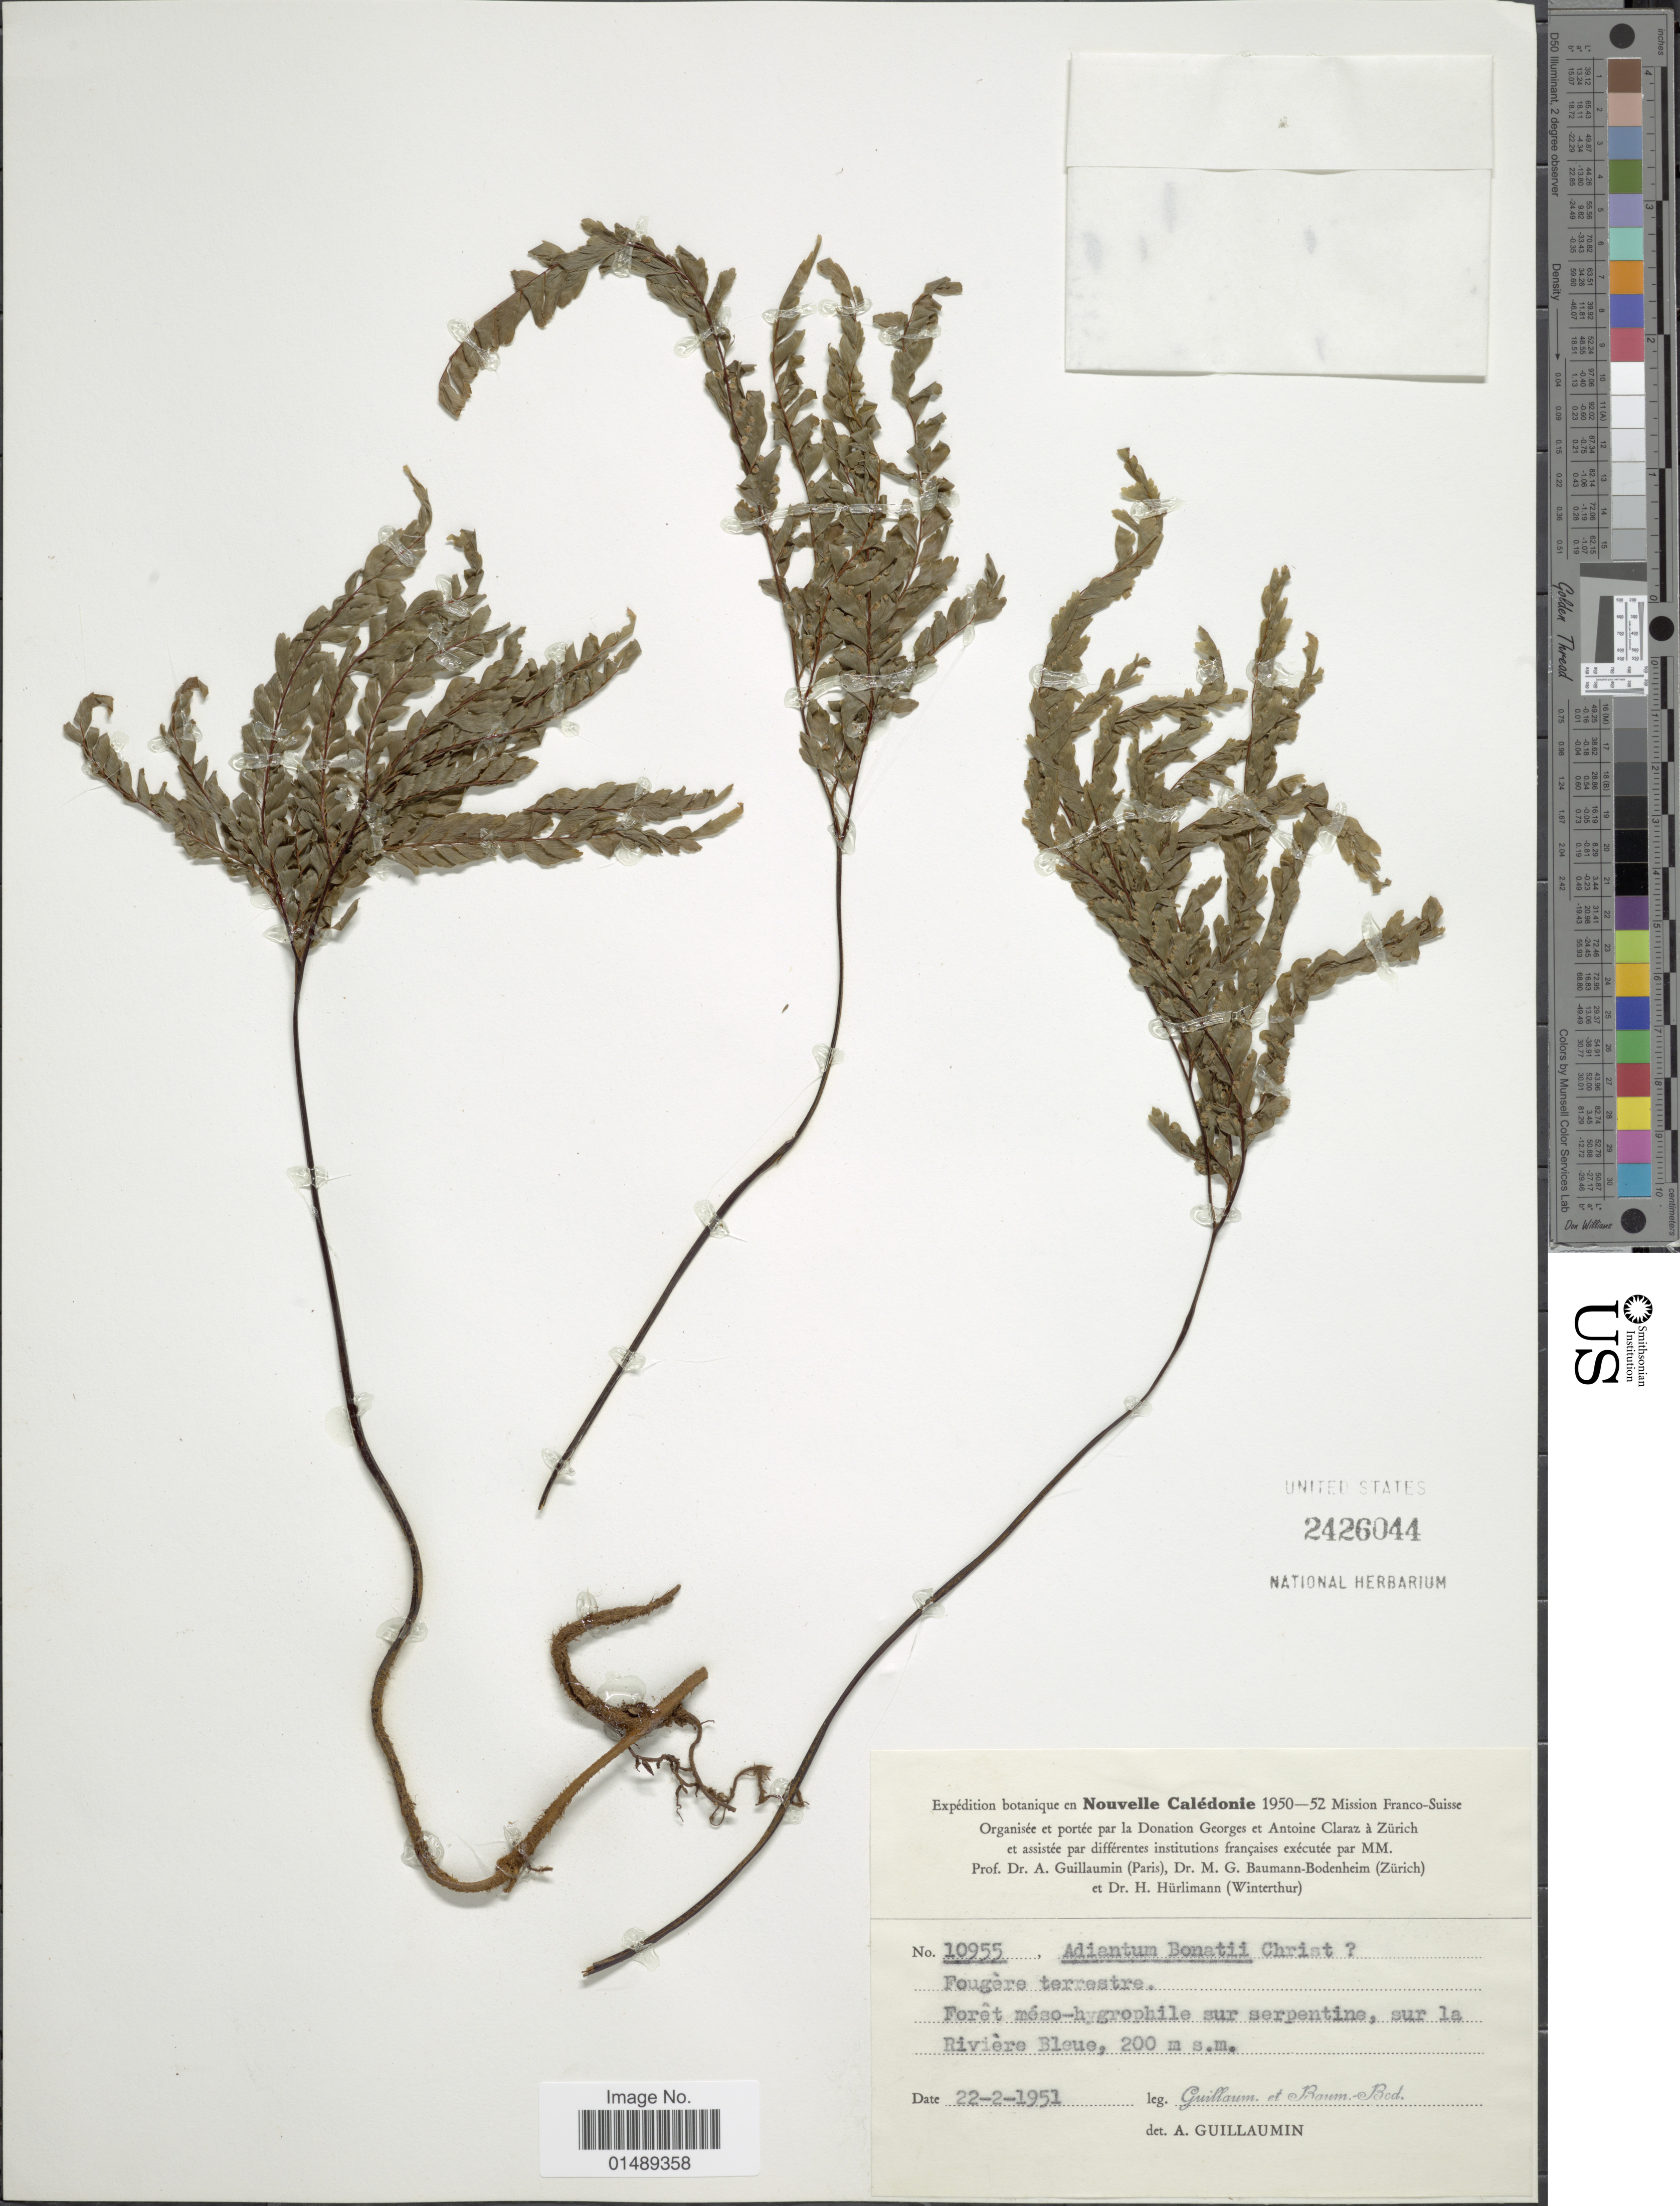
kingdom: Plantae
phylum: Tracheophyta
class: Polypodiopsida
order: Polypodiales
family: Pteridaceae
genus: Adiantum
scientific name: Adiantum novae-caledoniae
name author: Keyserl.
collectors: A. Guillaumin & M. G. Baumann-Bodenheim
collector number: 10955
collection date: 1951-02-22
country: New Caledonia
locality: New Caledonia, Foret meso-hygrophile sur serpentine, sur la Riviere Bleue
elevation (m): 200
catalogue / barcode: US 2426044